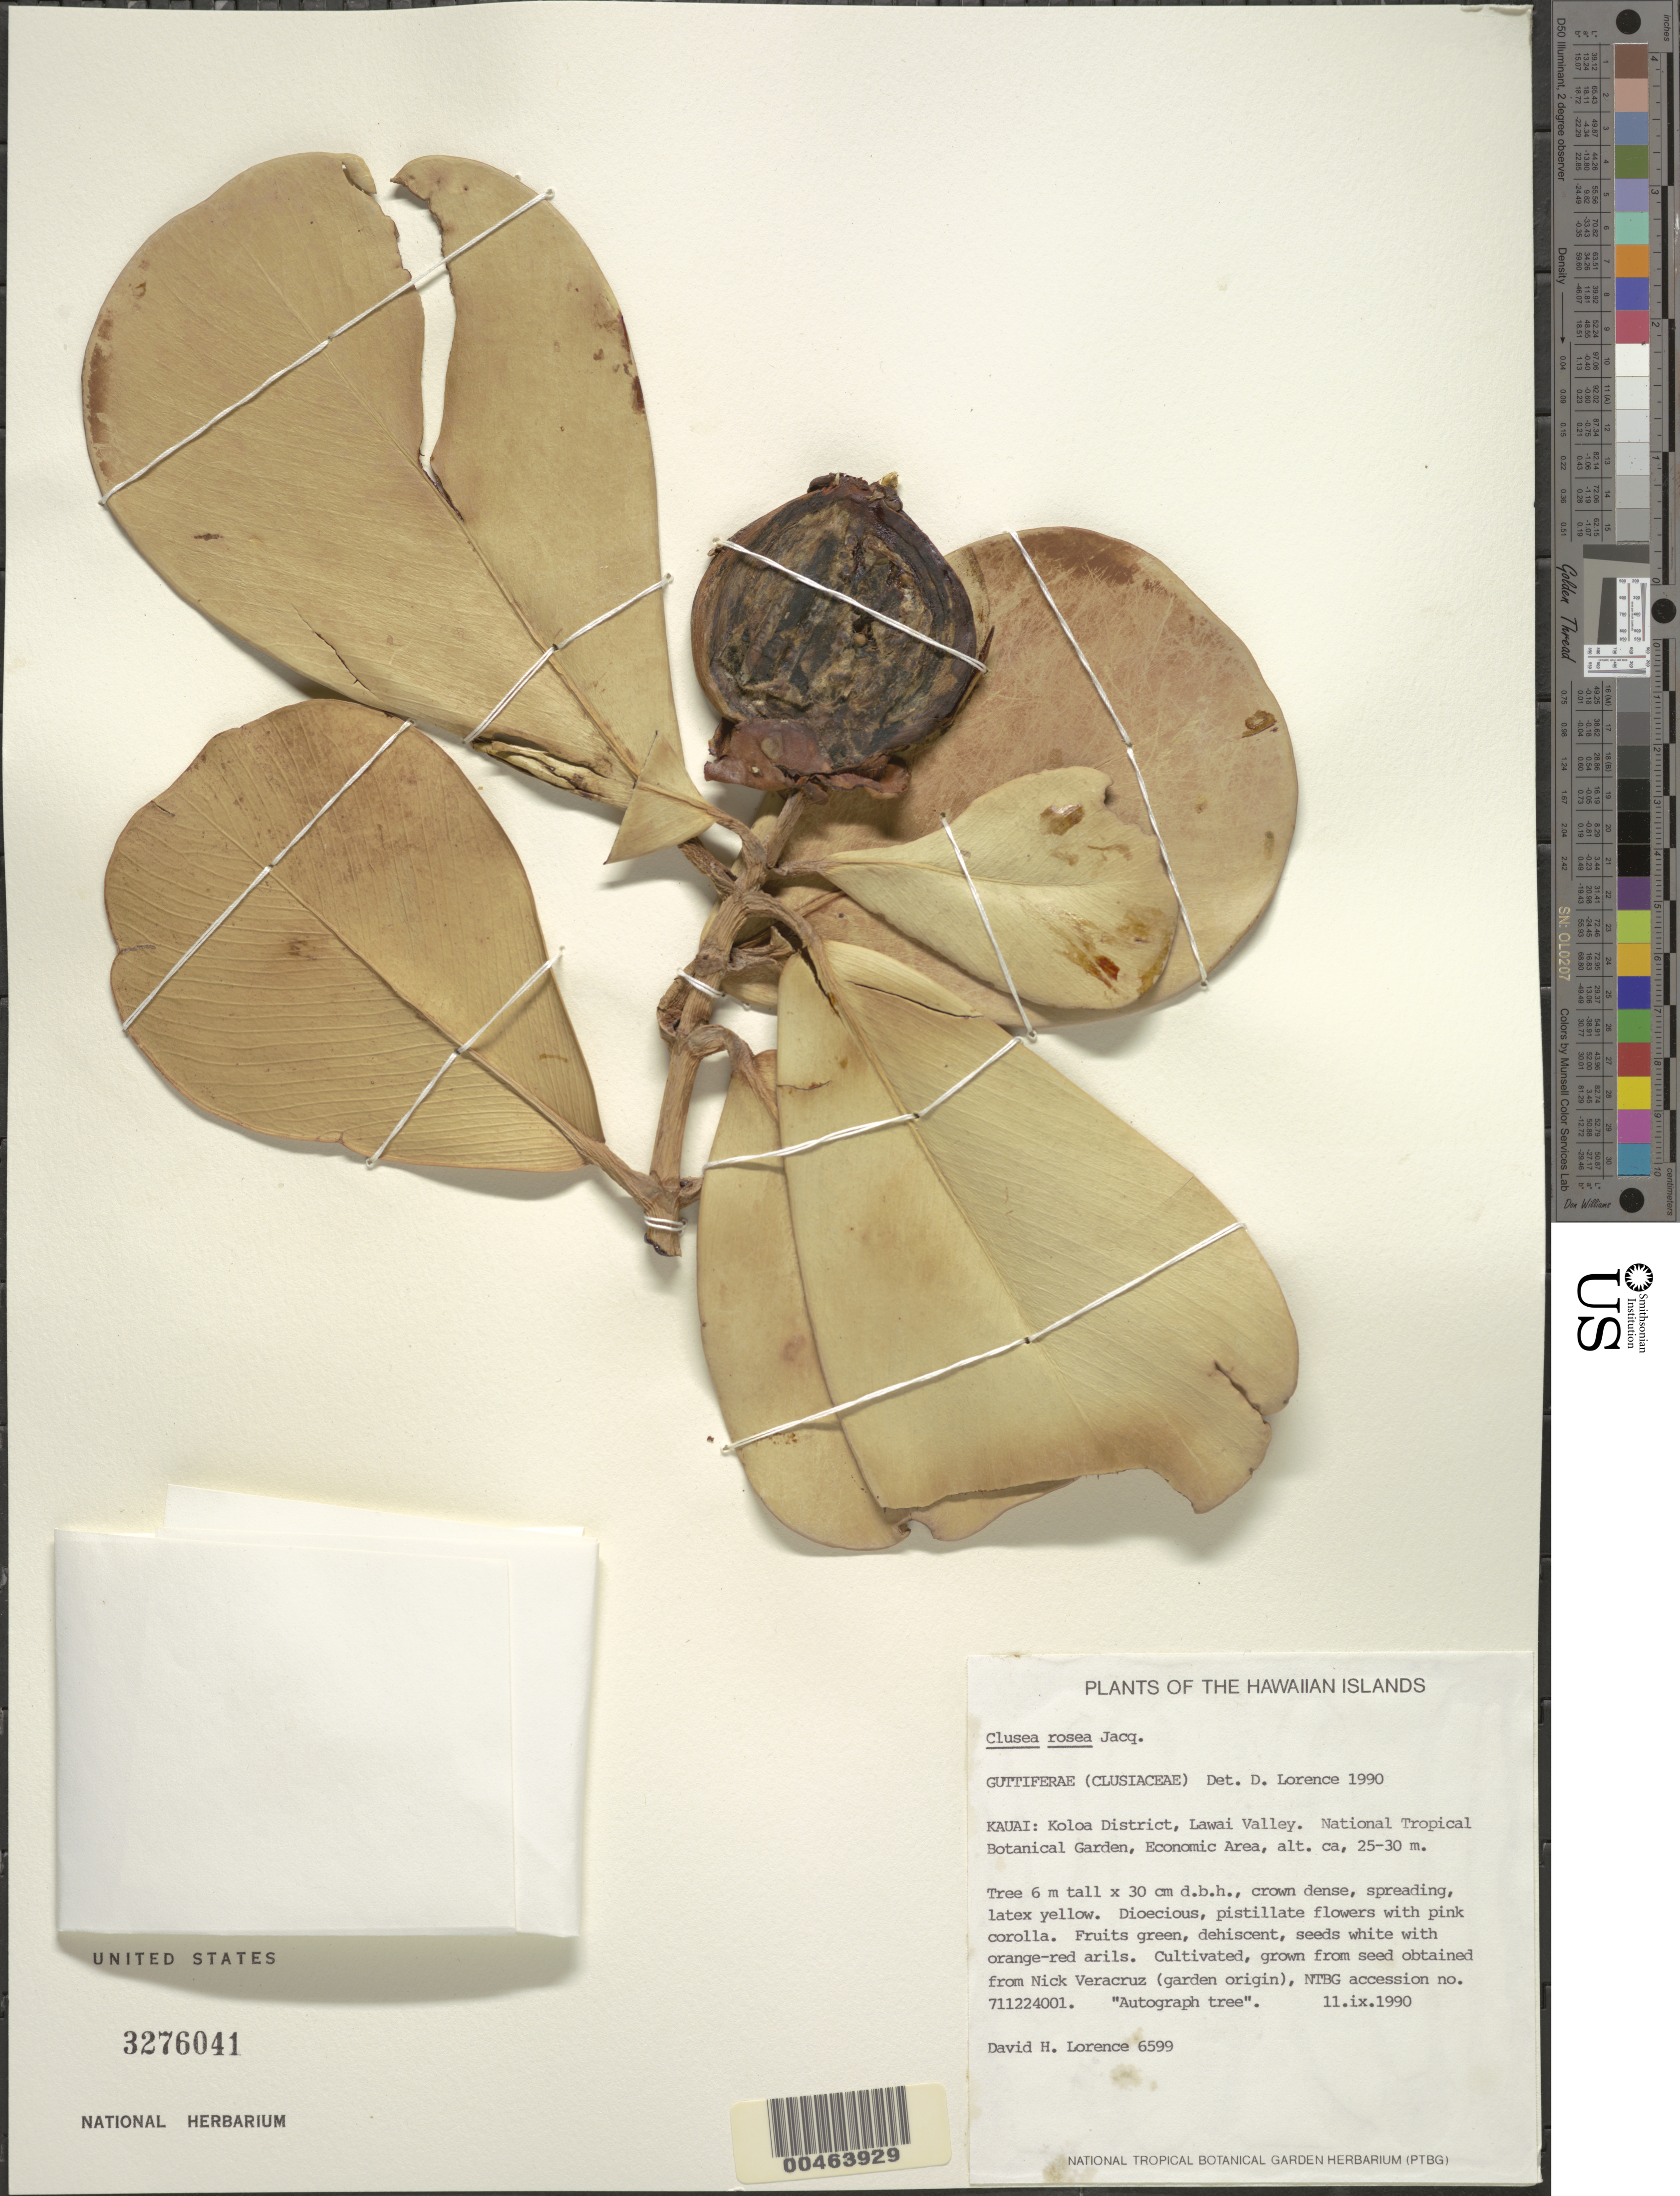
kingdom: Plantae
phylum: Tracheophyta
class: Magnoliopsida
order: Malpighiales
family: Clusiaceae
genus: Clusia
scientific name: Clusia rosea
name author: Jacq.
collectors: D. Lorence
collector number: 6599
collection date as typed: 11 Sep 1990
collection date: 1990-09-11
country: United States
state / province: Hawaii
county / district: Kauai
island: Kaua'i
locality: Koloa District, Lawai Valley. National Tropical Botanical Garden, Economic Area.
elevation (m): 25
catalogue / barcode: US 3276041